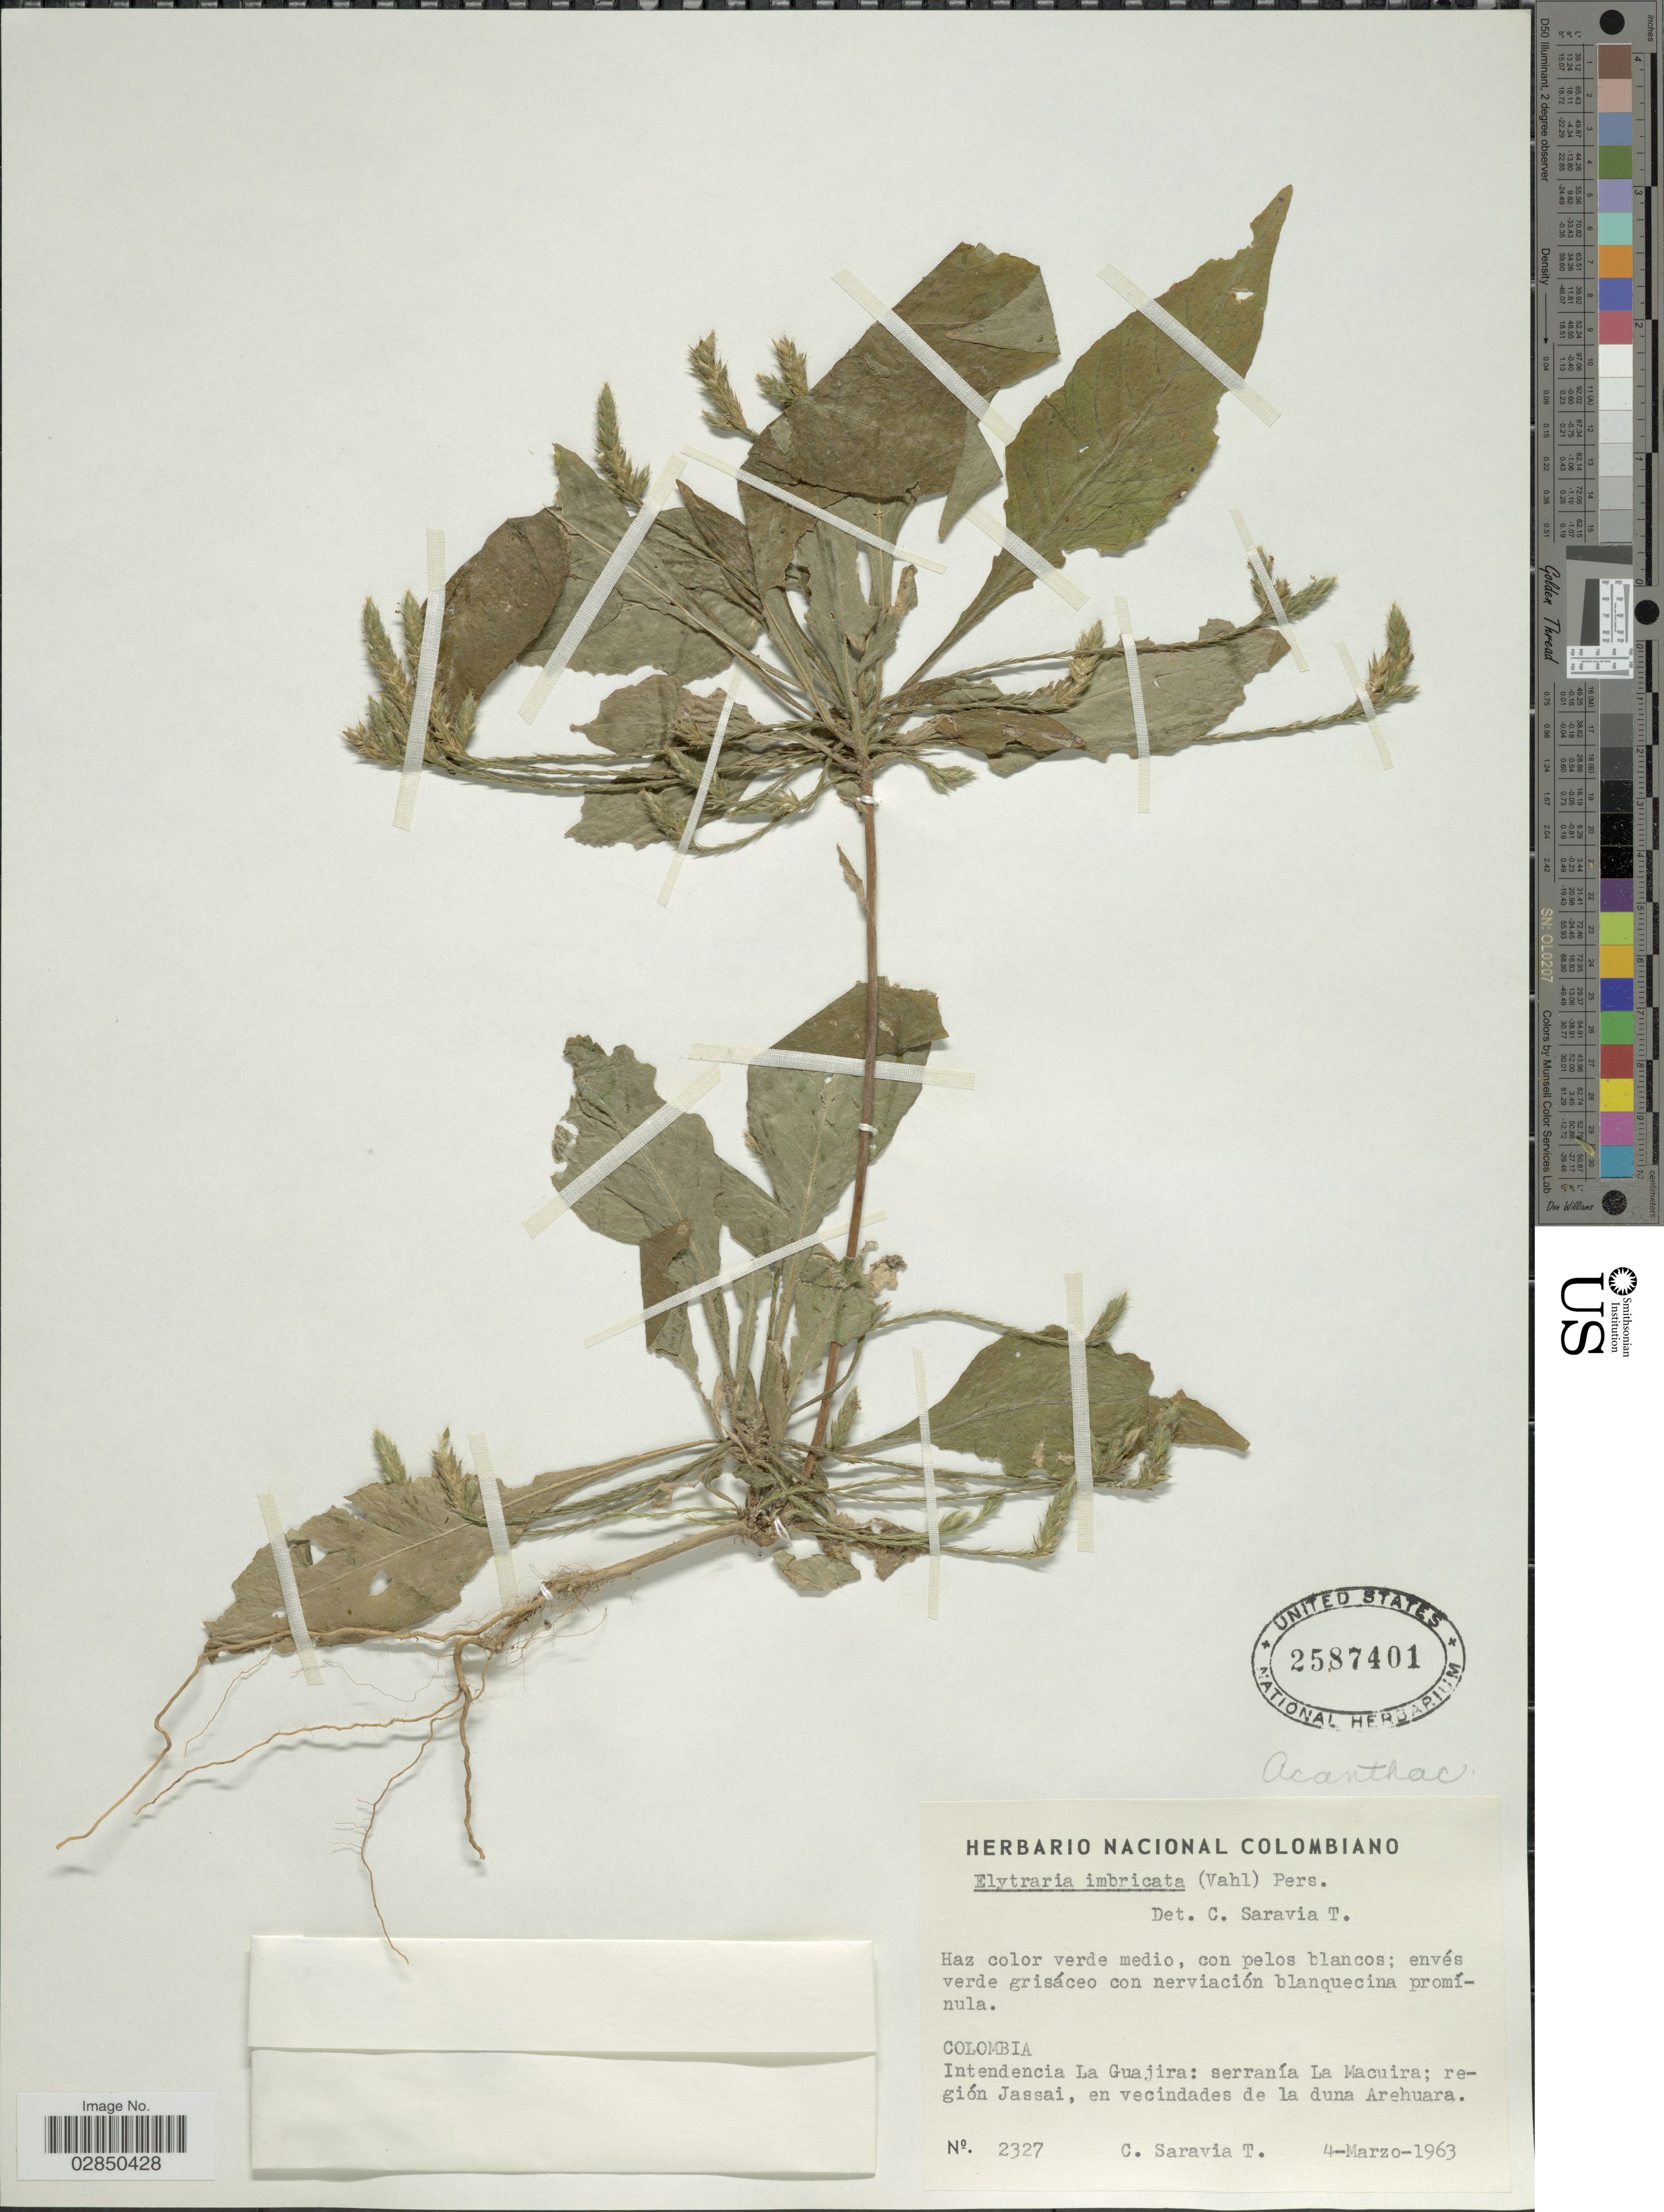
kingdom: Plantae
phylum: Tracheophyta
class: Magnoliopsida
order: Lamiales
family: Acanthaceae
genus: Elytraria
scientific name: Elytraria imbricata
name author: (Vahl) Pers.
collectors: C. Saravia T.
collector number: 2327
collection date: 1963-03-04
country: Colombia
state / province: La Guajira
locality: Intendencia La Guajira: serranía La Macuira; región Jassai, en vecindades de la duna Arehuara.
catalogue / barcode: US 2587401